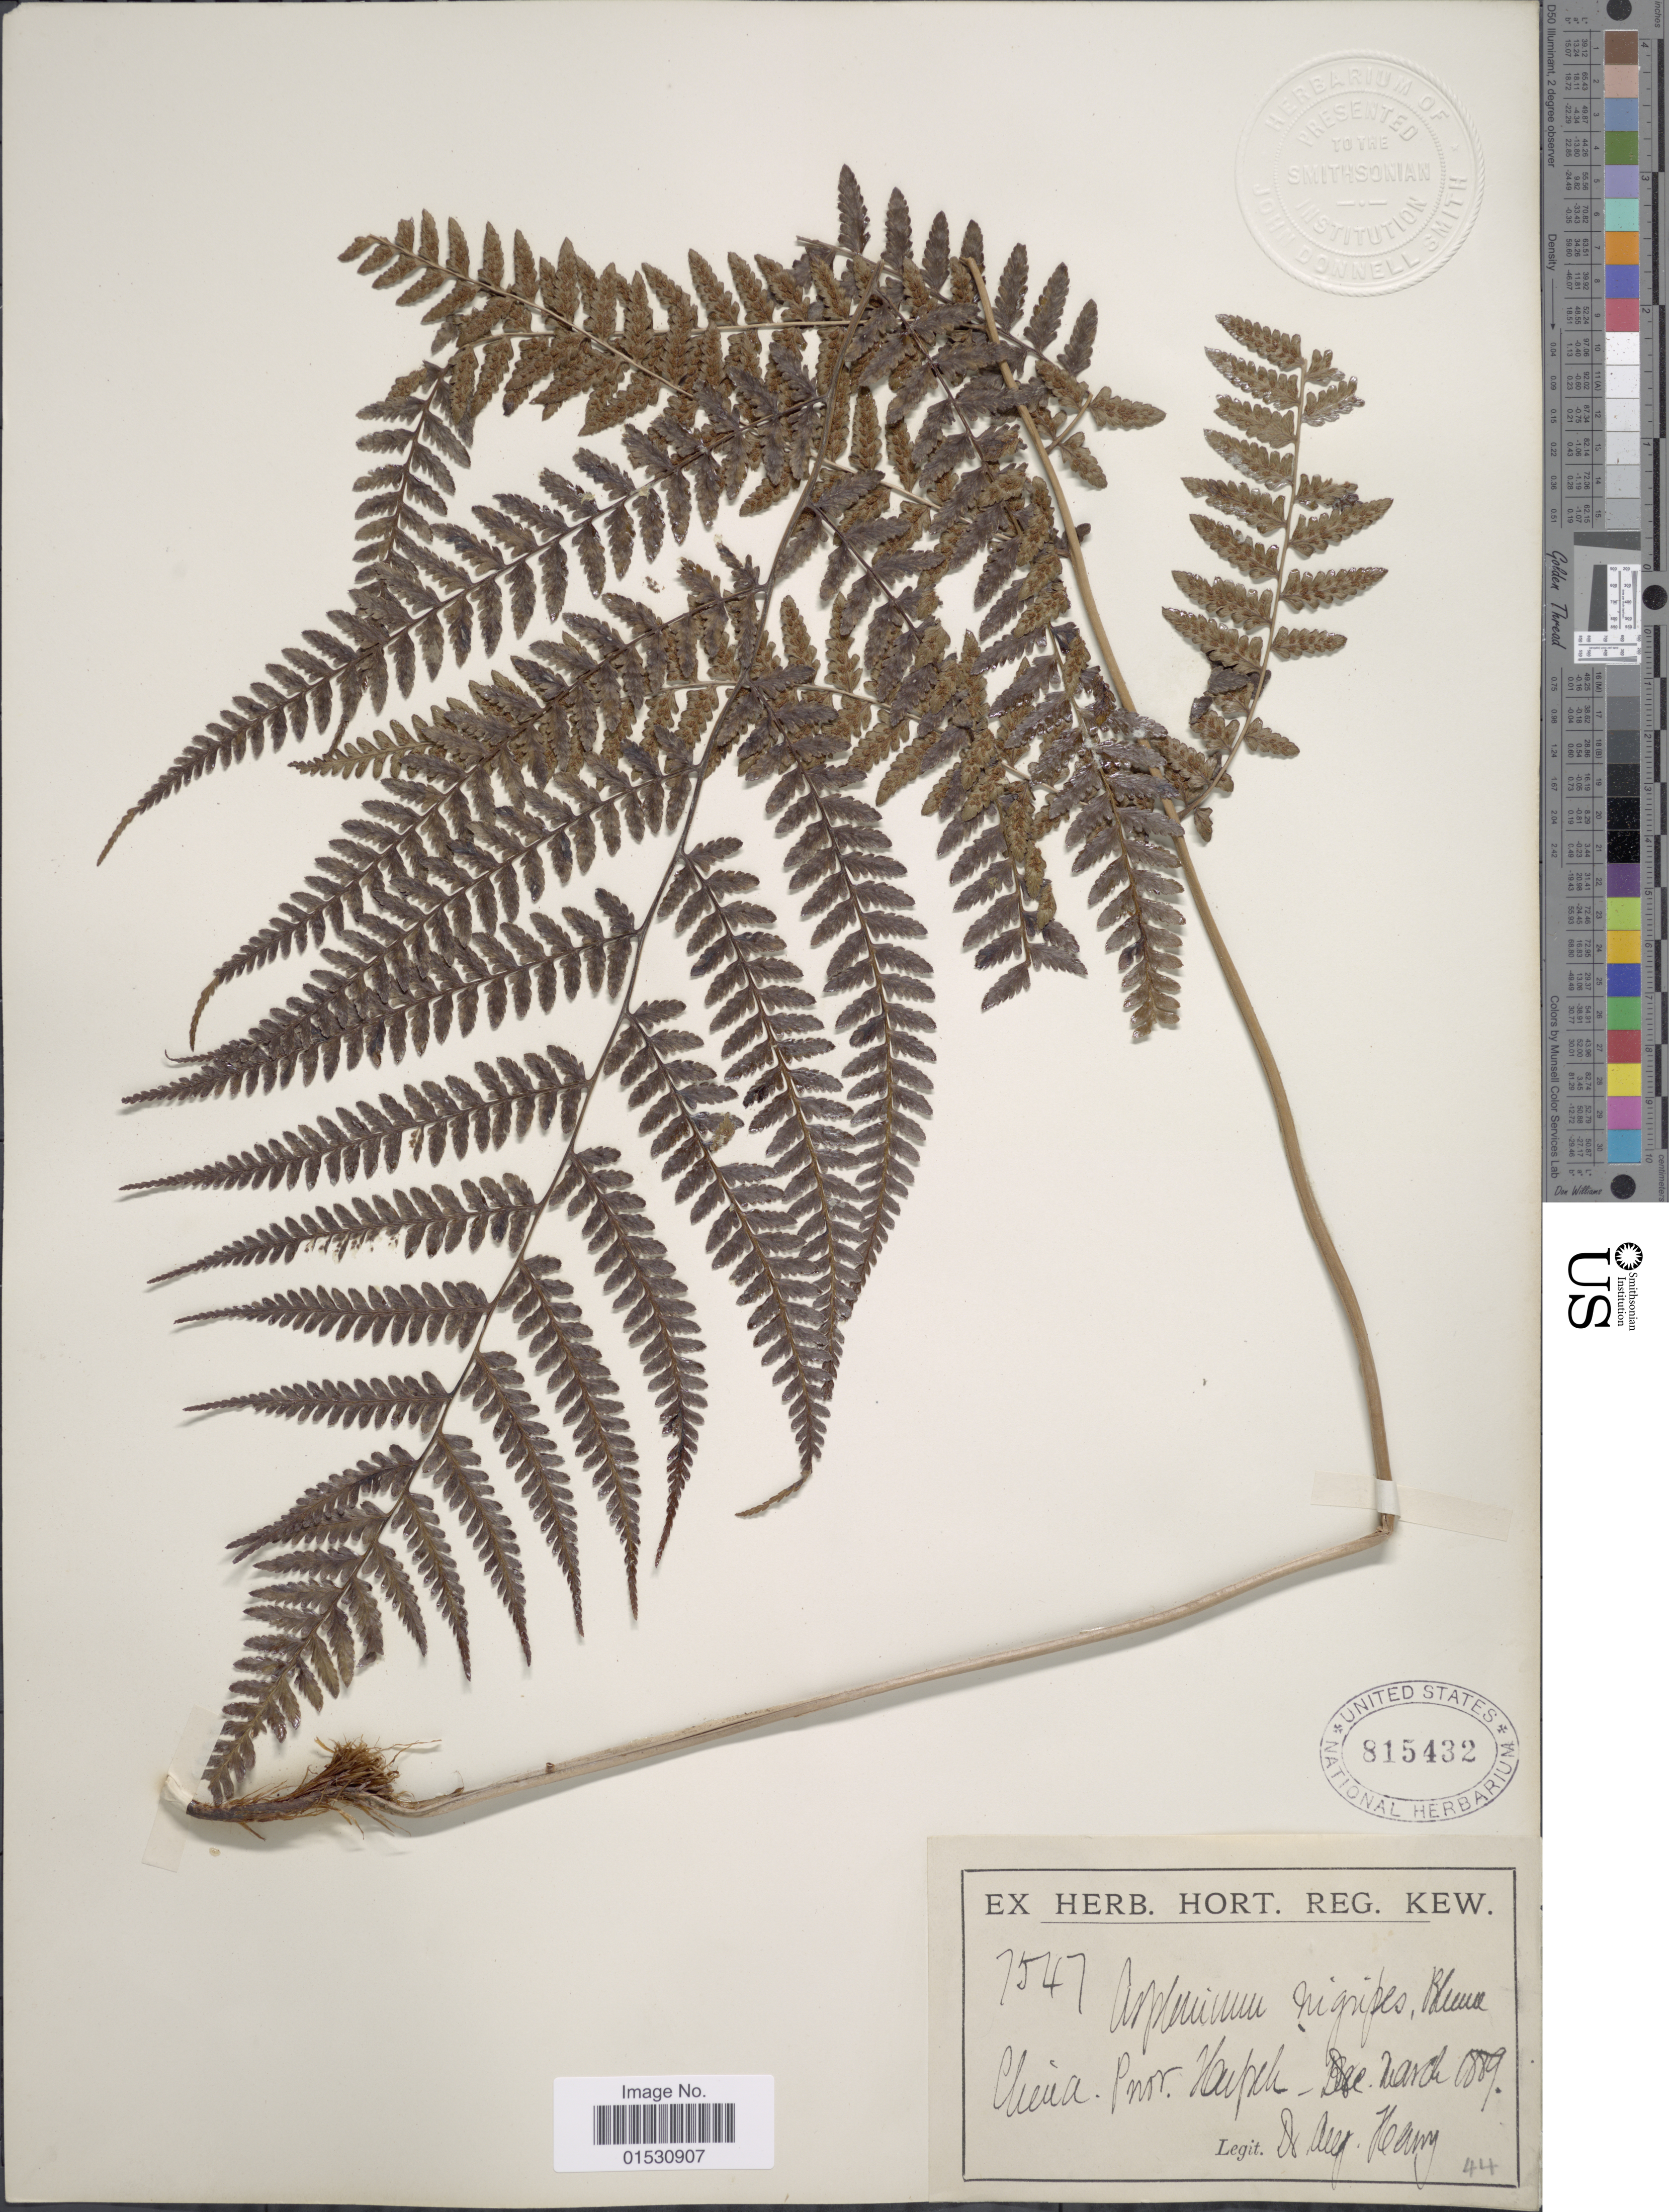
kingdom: Plantae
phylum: Tracheophyta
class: Polypodiopsida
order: Polypodiales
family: Athyriaceae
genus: Athyrium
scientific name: Athyrium nigripes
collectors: A. Henry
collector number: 7547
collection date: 1889-03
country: China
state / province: Hubei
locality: Prov. Hupeh.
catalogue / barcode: US 815432